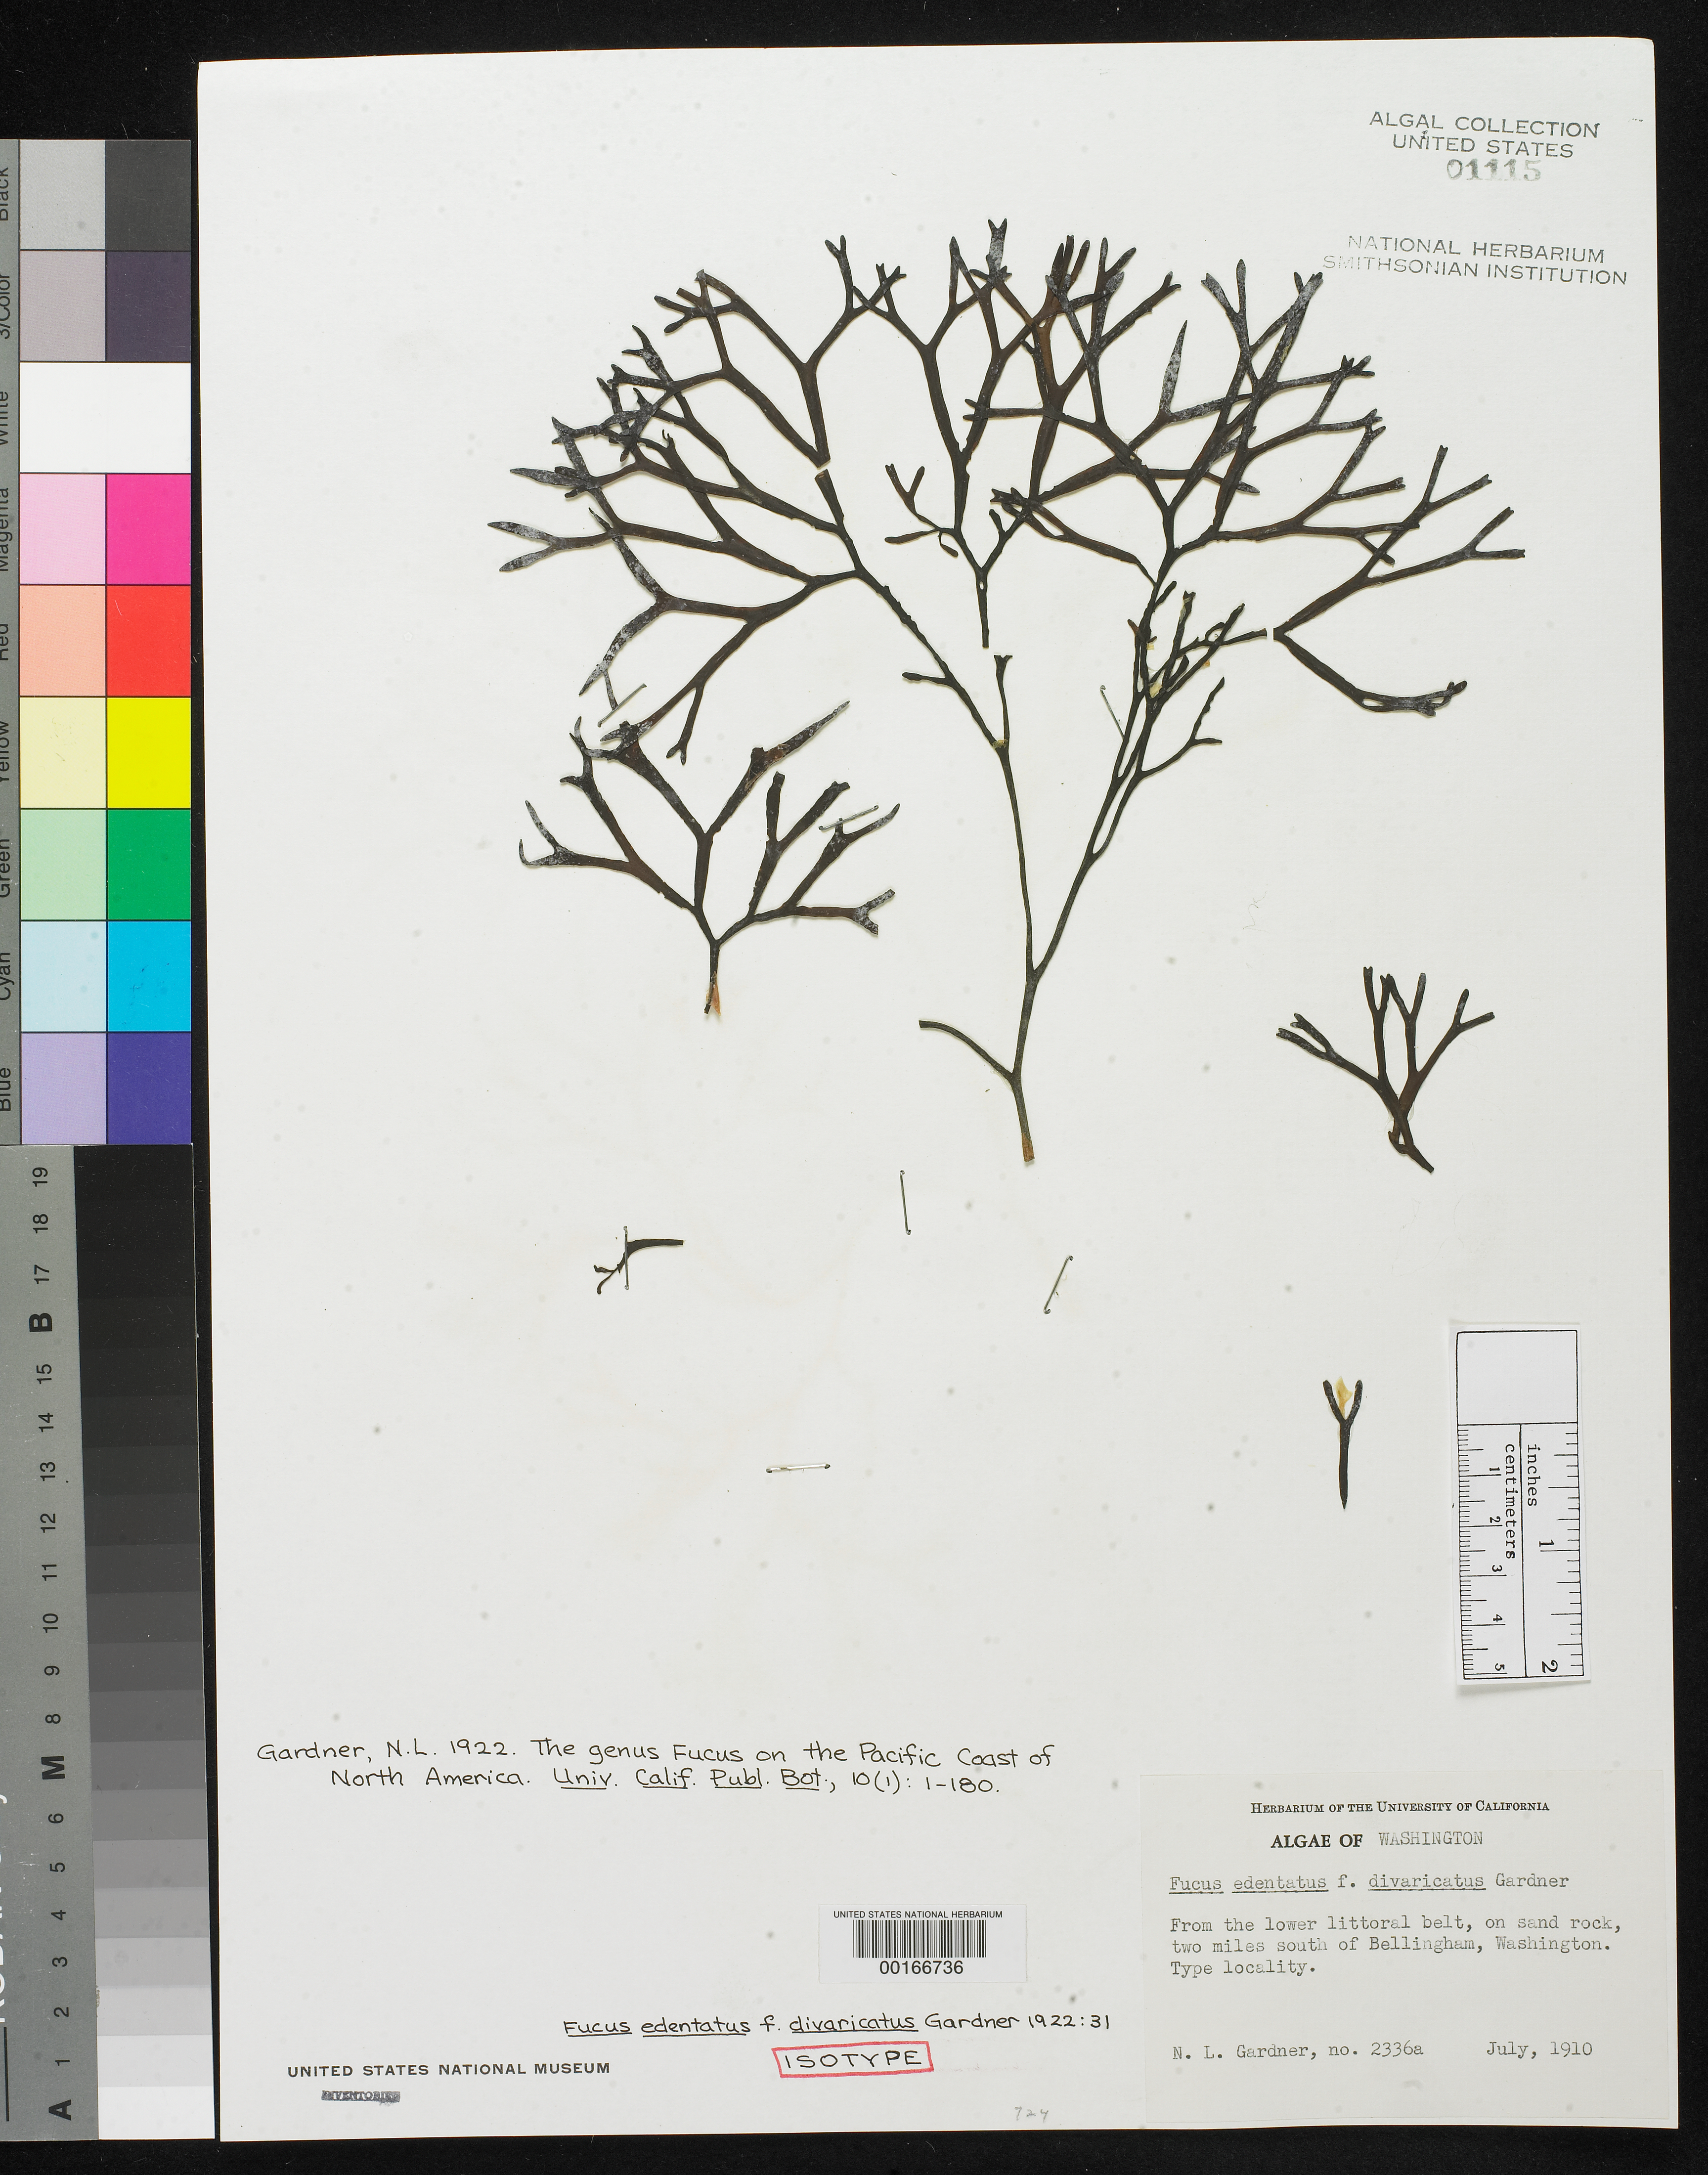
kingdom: Chromista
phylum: Ochrophyta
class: Phaeophyceae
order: Fucales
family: Fucaceae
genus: Fucus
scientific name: Fucus edentatus f. divaricatus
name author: N.L. Gardner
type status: Isotype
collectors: N. Gardner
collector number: NLG 2336A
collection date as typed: Jul 1910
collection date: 1910-07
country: United States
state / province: Washington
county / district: Whatcom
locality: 2 miles south of Bellingham.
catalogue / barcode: US 1115